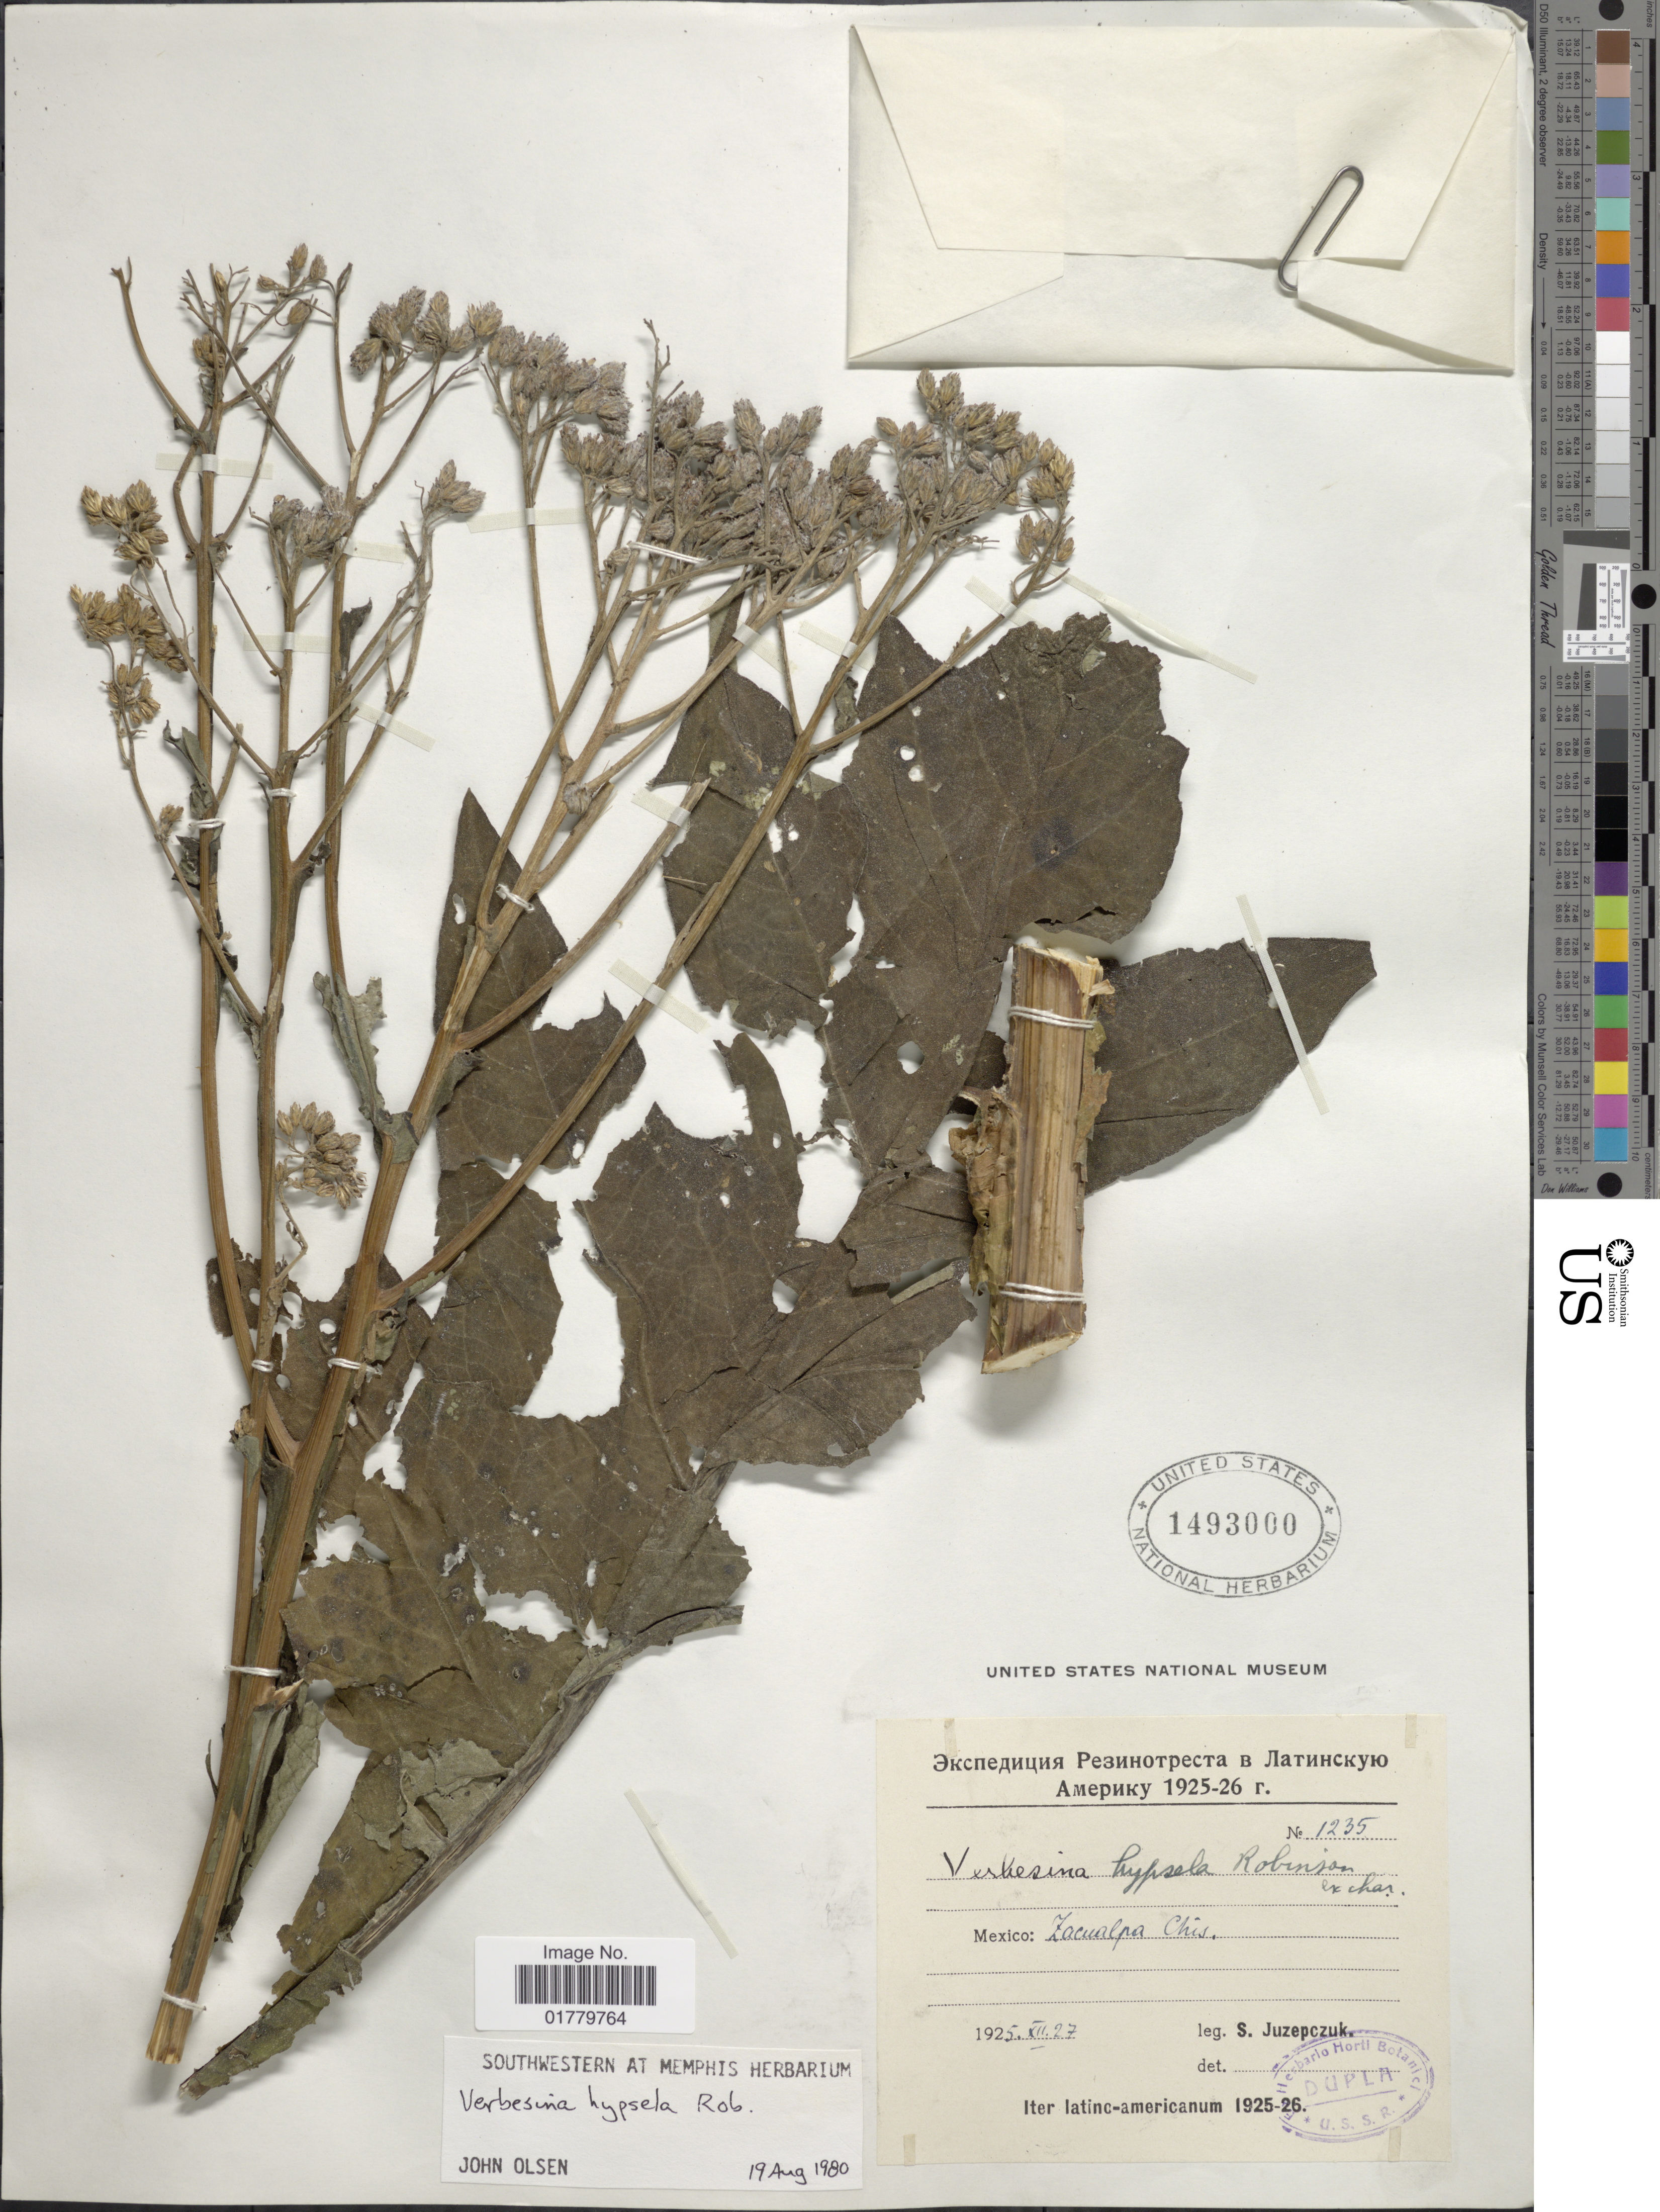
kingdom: Plantae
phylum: Tracheophyta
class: Magnoliopsida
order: Asterales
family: Asteraceae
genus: Verbesina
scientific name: Verbesina hypsela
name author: B.L. Rob.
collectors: S. V. Juzepczuk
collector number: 1235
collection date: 1925-12-27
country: Mexico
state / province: Chiapas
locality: Mexico: Zacualpa, Chis.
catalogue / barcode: US 1493000